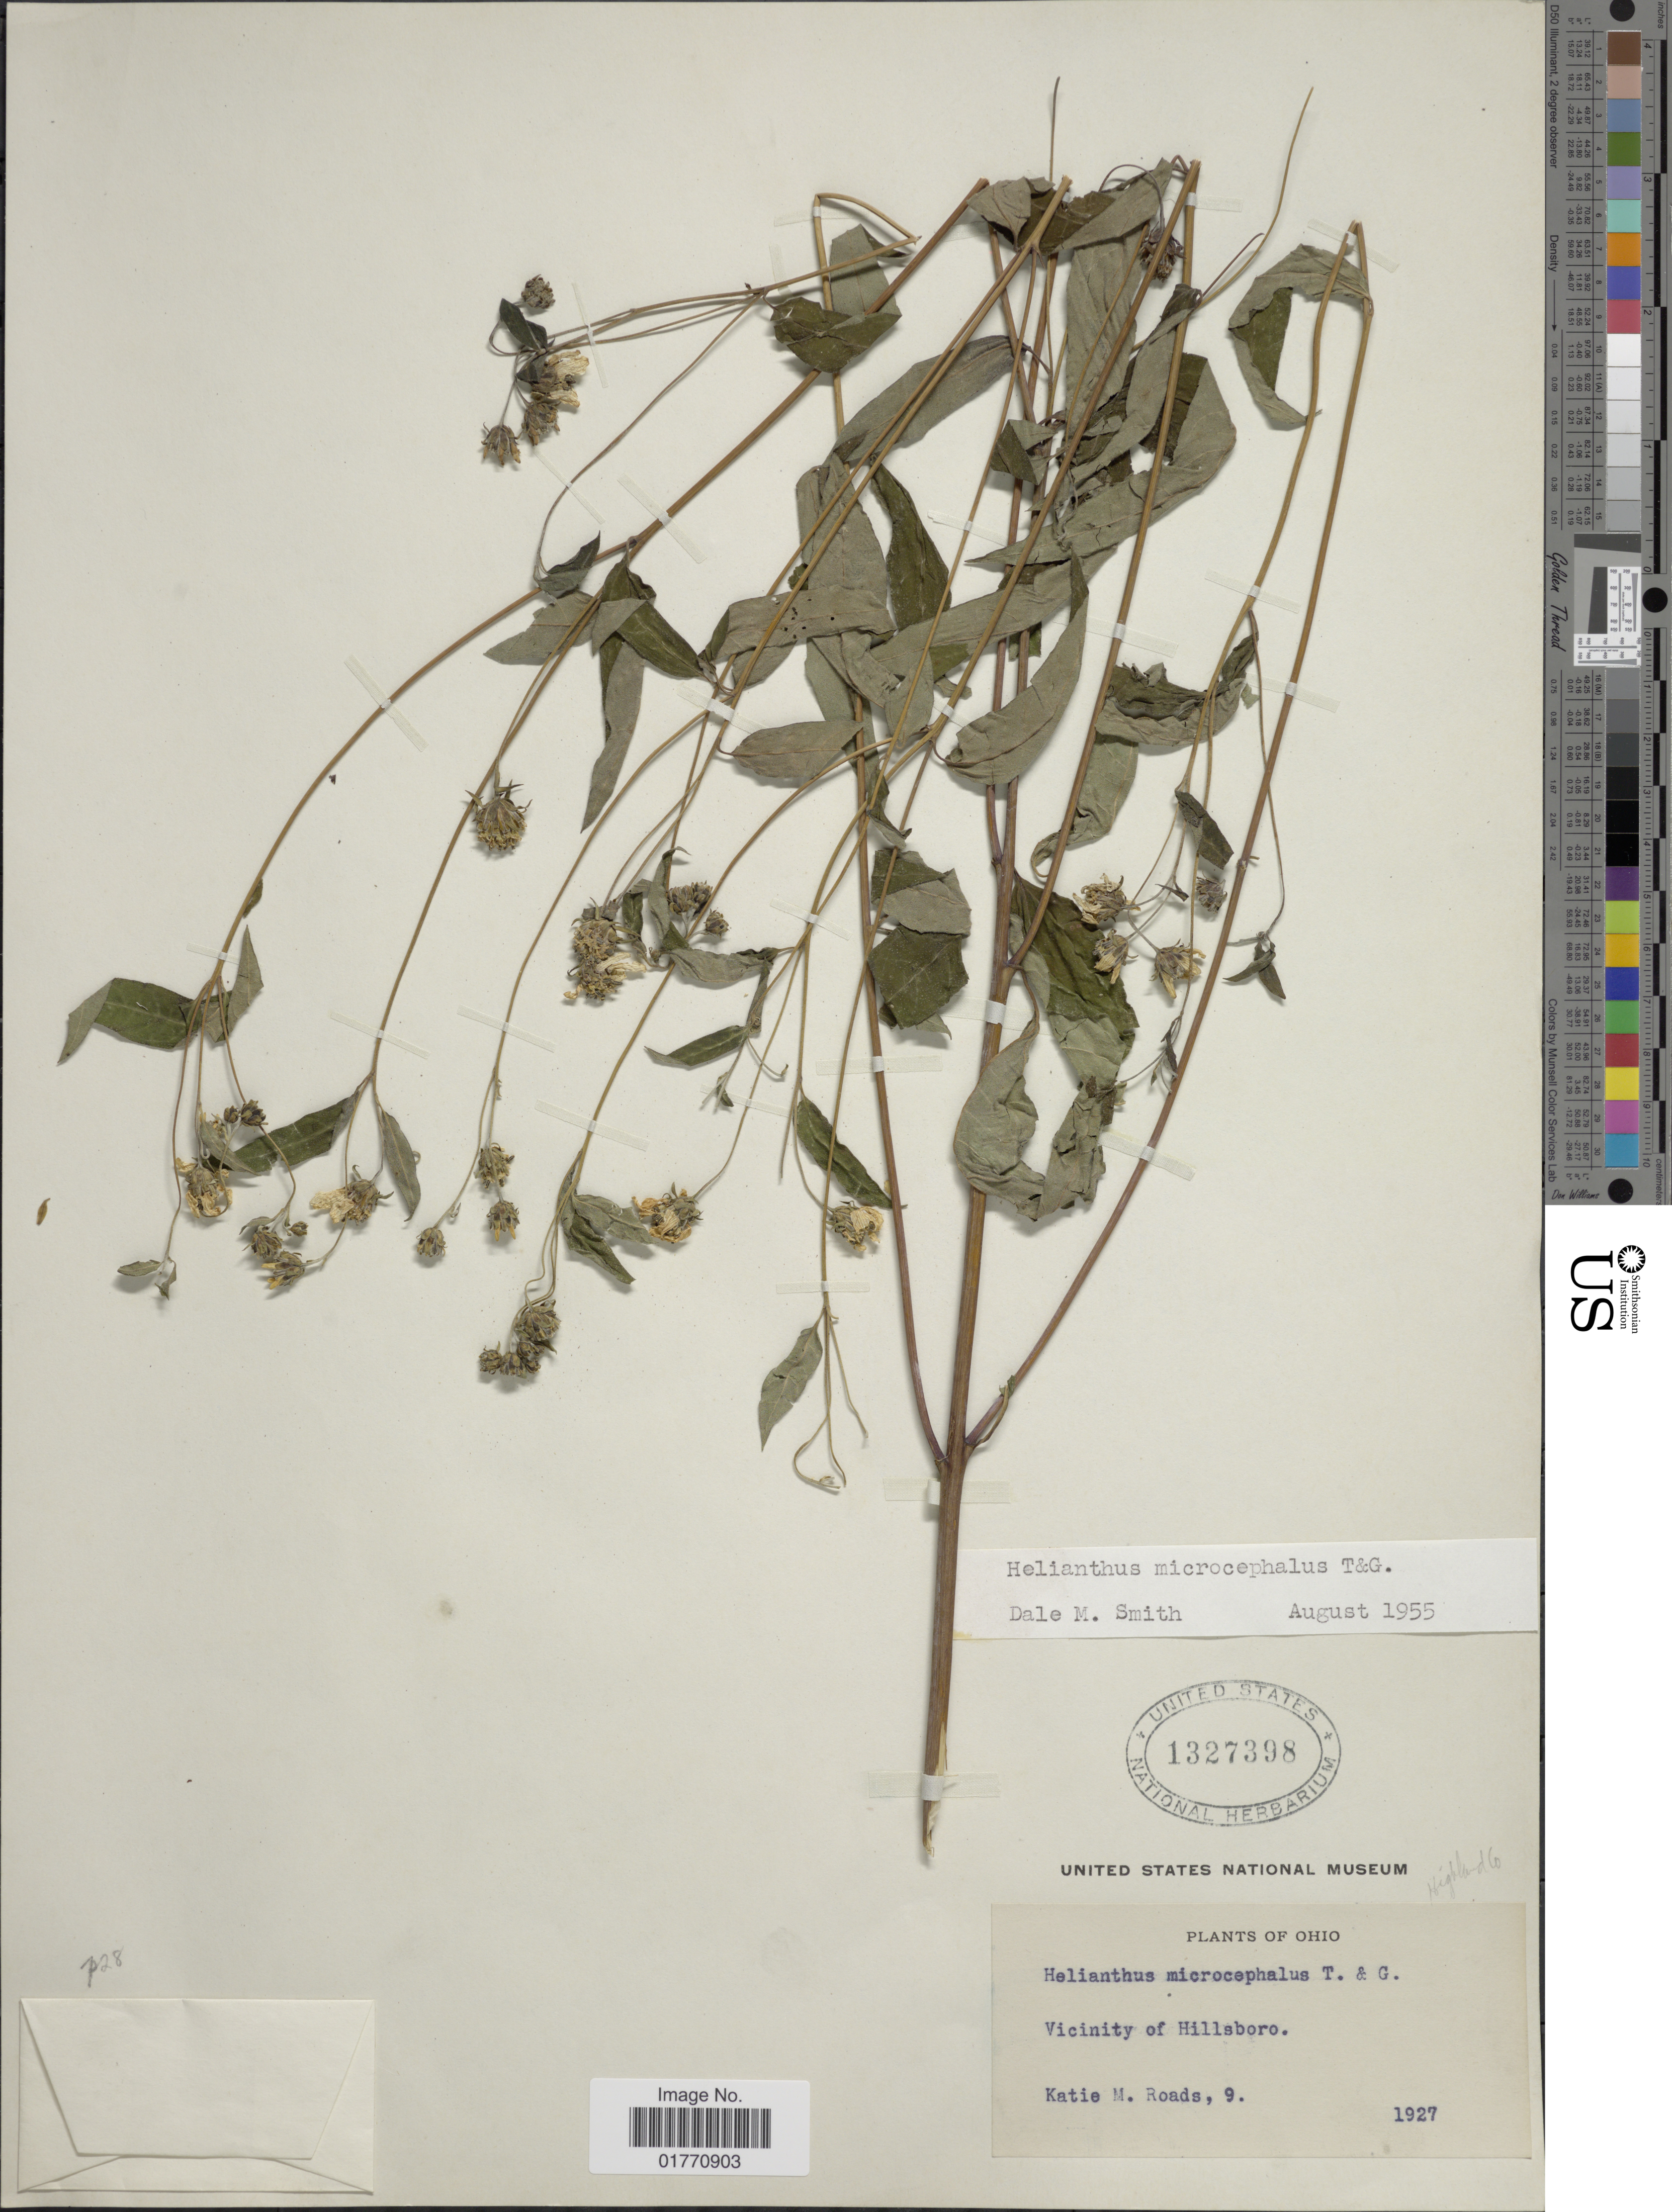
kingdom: Plantae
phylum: Tracheophyta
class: Magnoliopsida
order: Asterales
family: Asteraceae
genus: Helianthus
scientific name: Helianthus microcephalus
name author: Torr. & A. Gray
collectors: K. Roads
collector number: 9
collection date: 1927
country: United States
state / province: Ohio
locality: Vicinity of Hillsboro.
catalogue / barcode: US 1327398